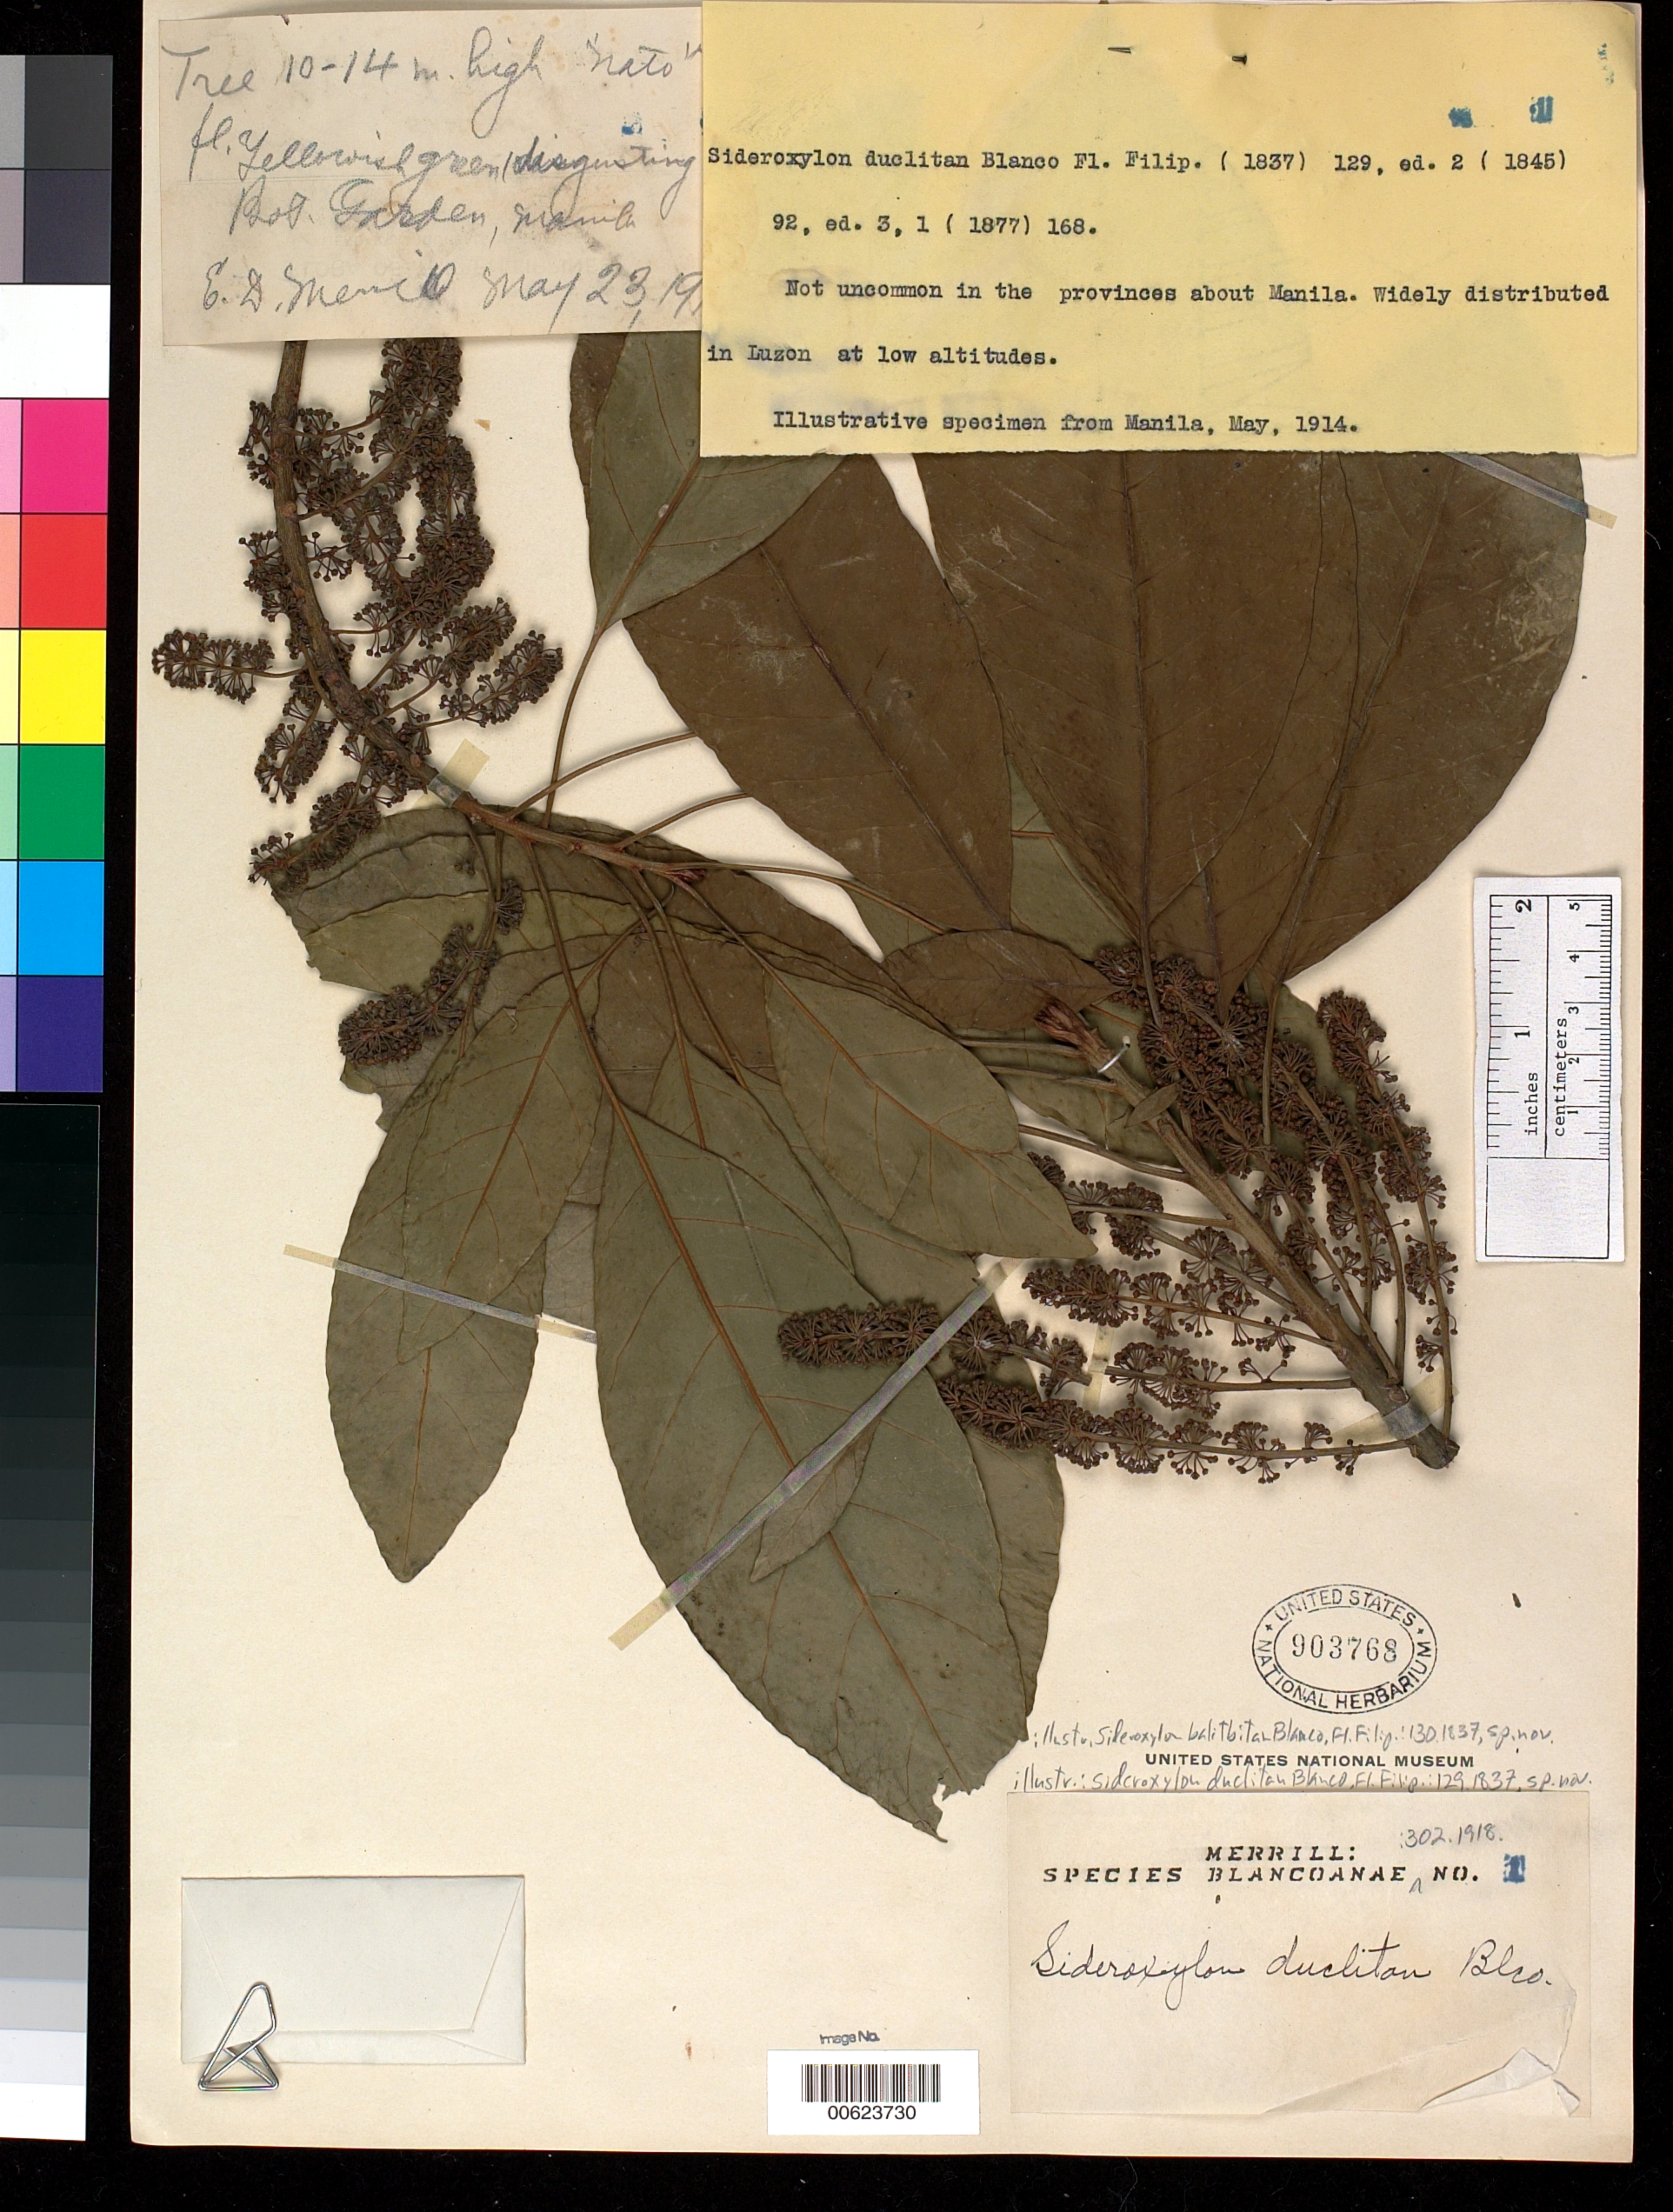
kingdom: Plantae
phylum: Tracheophyta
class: Magnoliopsida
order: Ericales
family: Sapotaceae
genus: Sideroxylon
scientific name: Sideroxylon balitbitan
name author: Blanco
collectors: E. D. Merrill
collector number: Sp. Blancoan. 0001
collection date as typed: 23 May 1914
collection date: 1914-05-23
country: Philippines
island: Luzon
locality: Manila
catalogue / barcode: US 903768